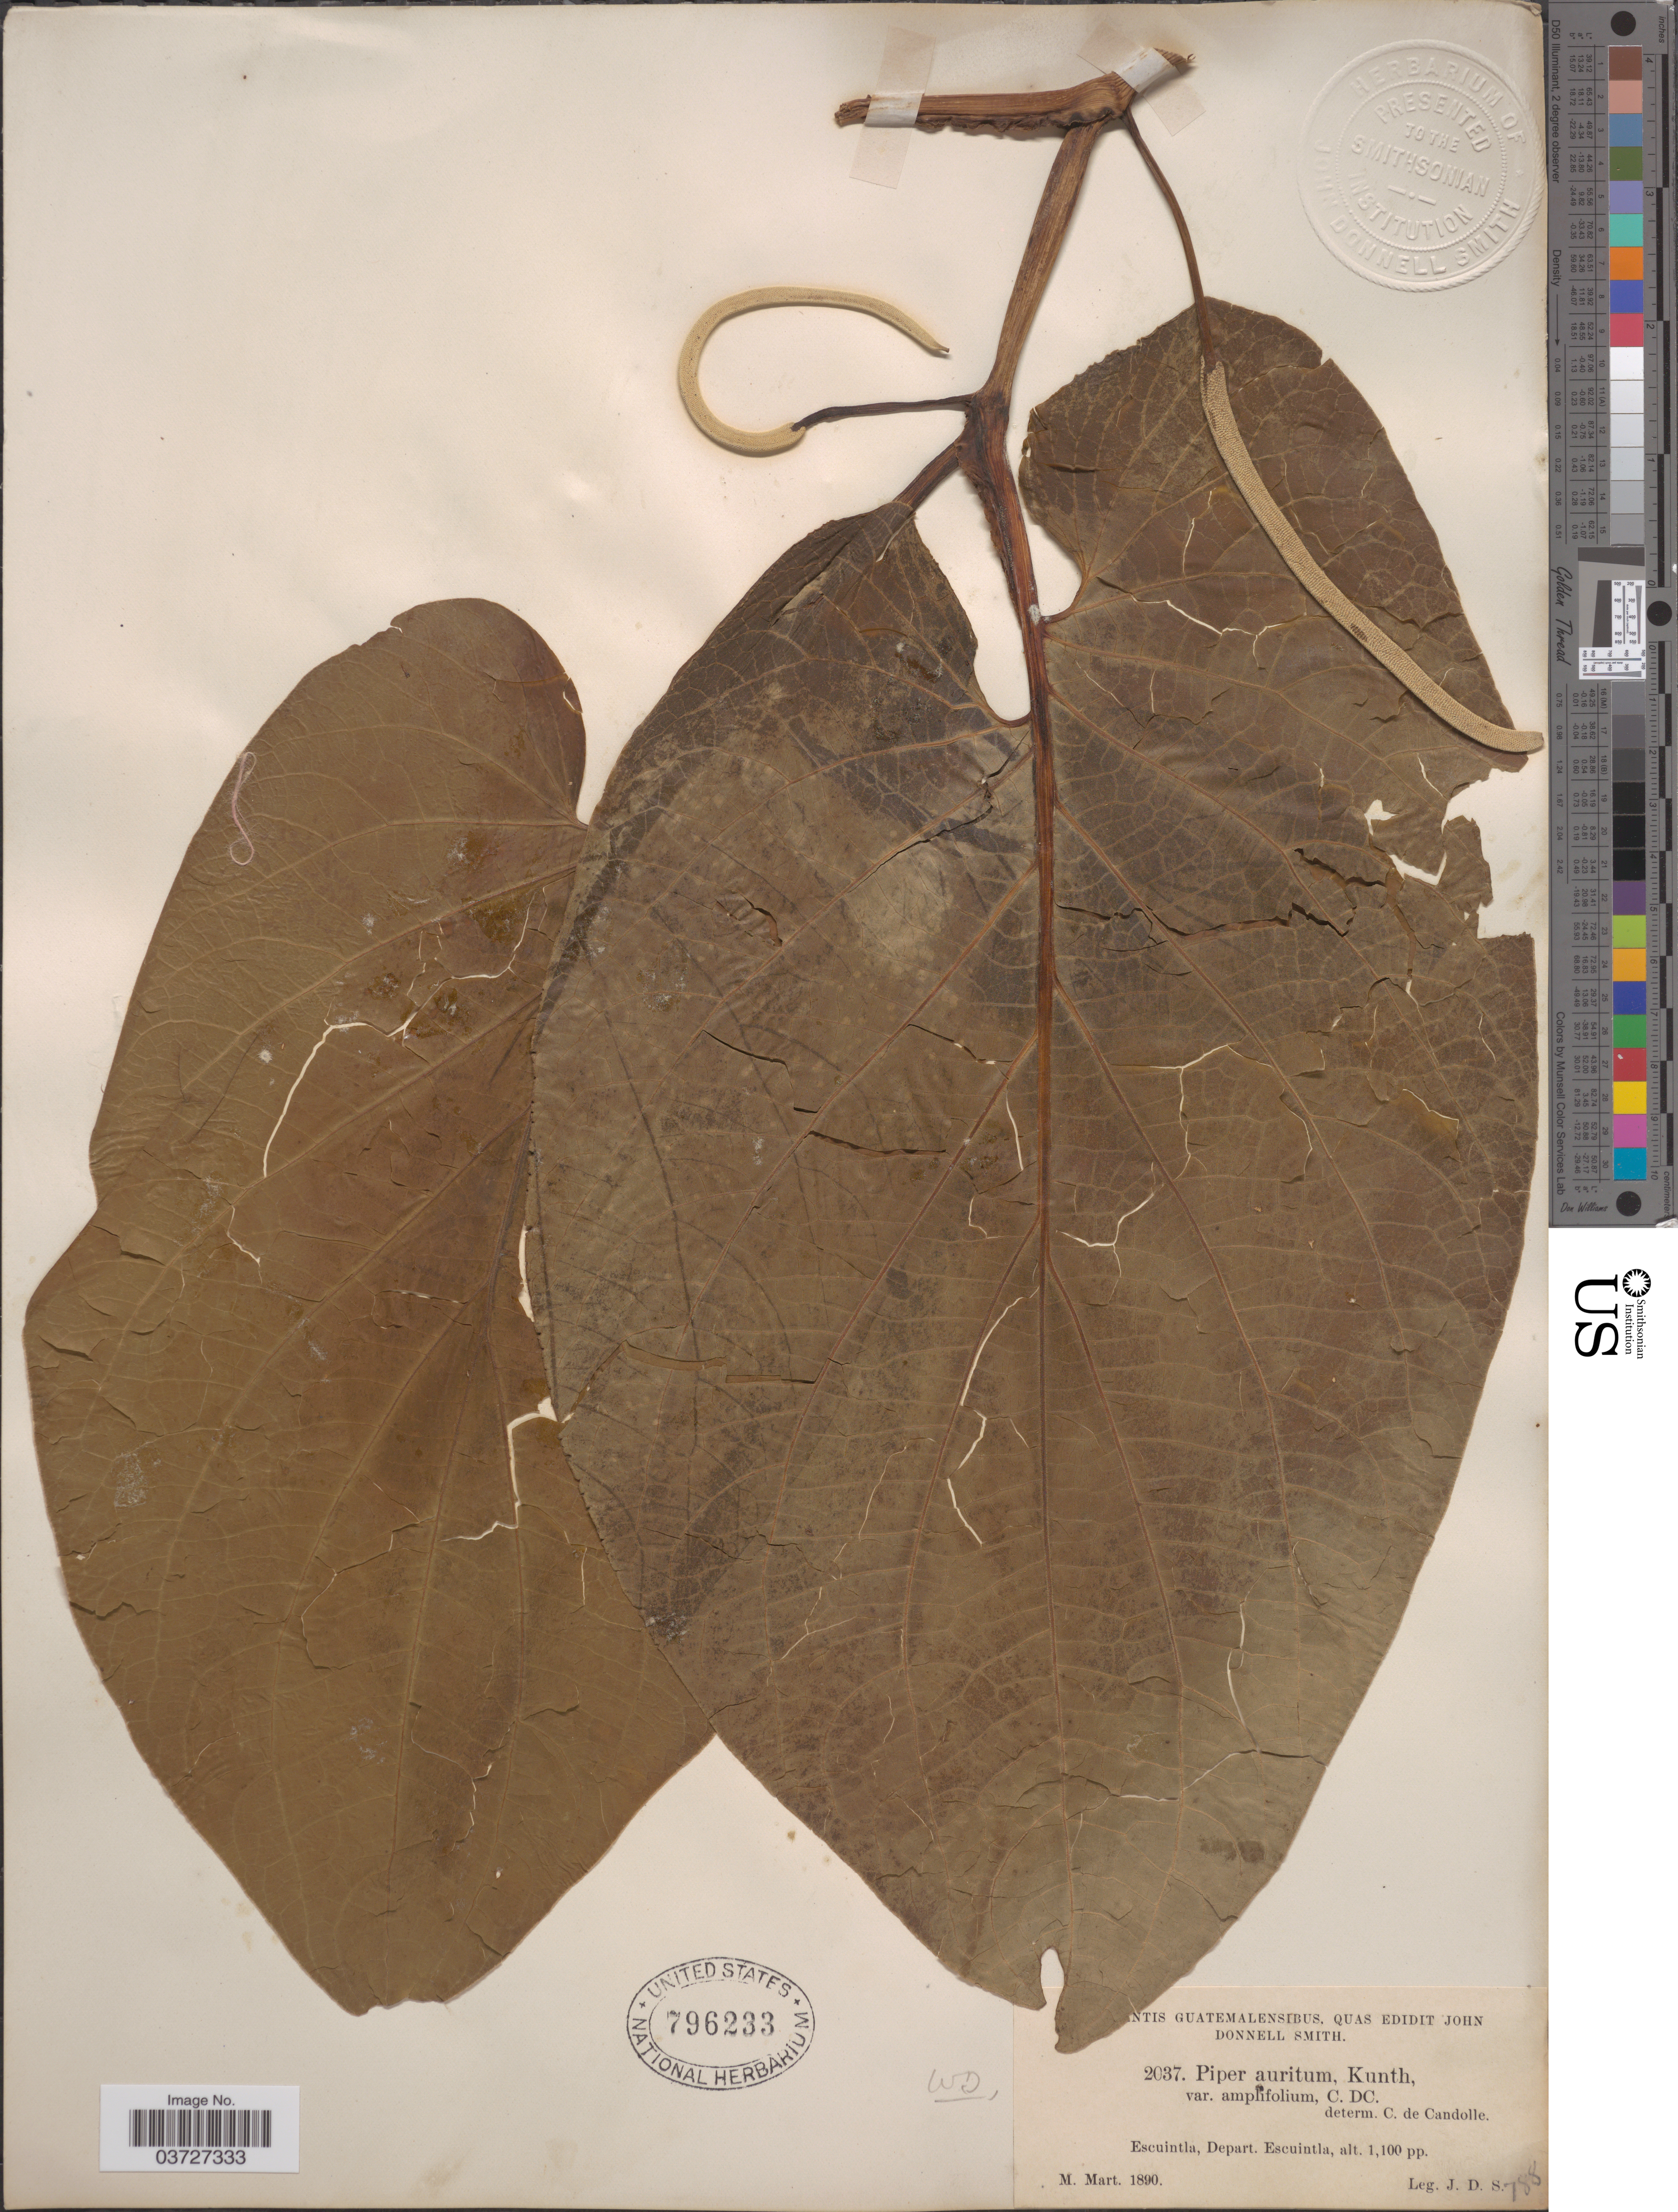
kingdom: Plantae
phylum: Tracheophyta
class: Magnoliopsida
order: Piperales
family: Piperaceae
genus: Piper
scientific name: Piper auritum var. amplifolium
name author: C. DC.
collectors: J. Donnell Smith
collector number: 2037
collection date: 1890-03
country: Guatemala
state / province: Escuintla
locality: Escuintla, Depart. Escuintla.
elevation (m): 335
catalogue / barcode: US 796233